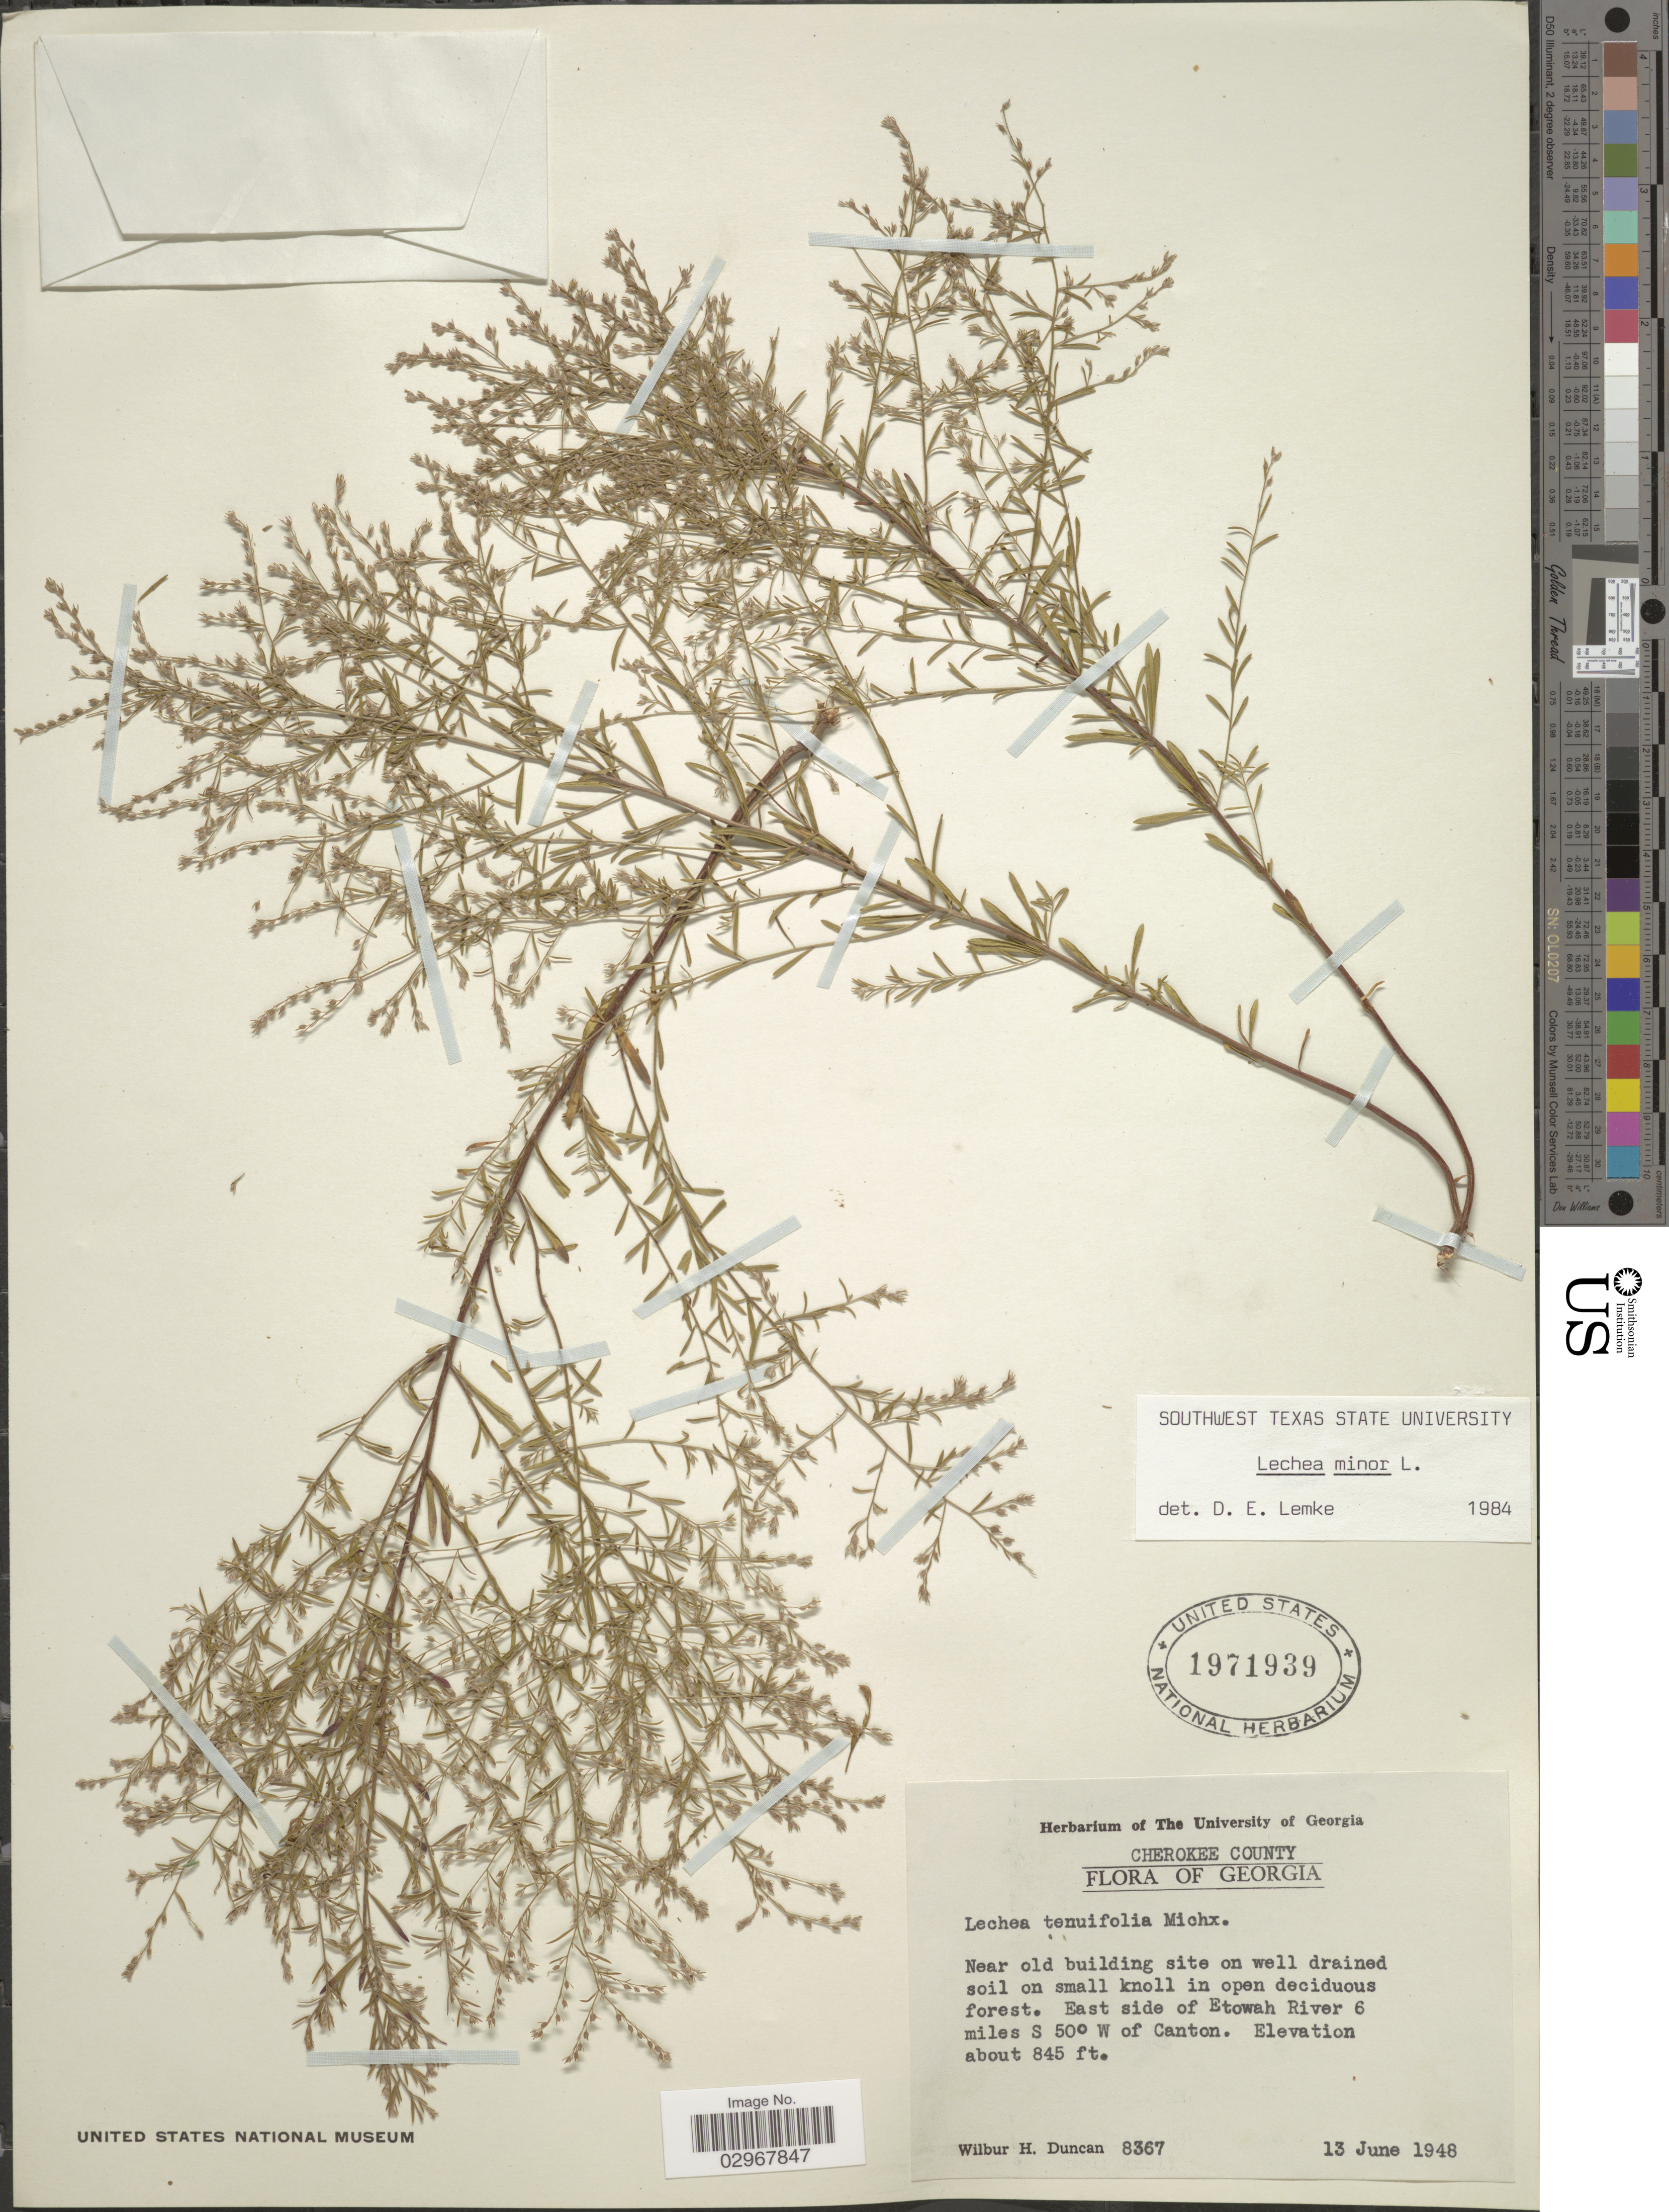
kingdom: Plantae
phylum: Tracheophyta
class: Magnoliopsida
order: Malvales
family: Cistaceae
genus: Lechea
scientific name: Lechea minor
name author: L.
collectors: W. H. Duncan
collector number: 8367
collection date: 1948-06-13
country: United States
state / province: Georgia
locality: Cherokee County. Near old building site on well drained soil on small knoll in open deciduous forest. East side of Etowah River 6 mile S of Canton.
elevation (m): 258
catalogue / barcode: US 1971939